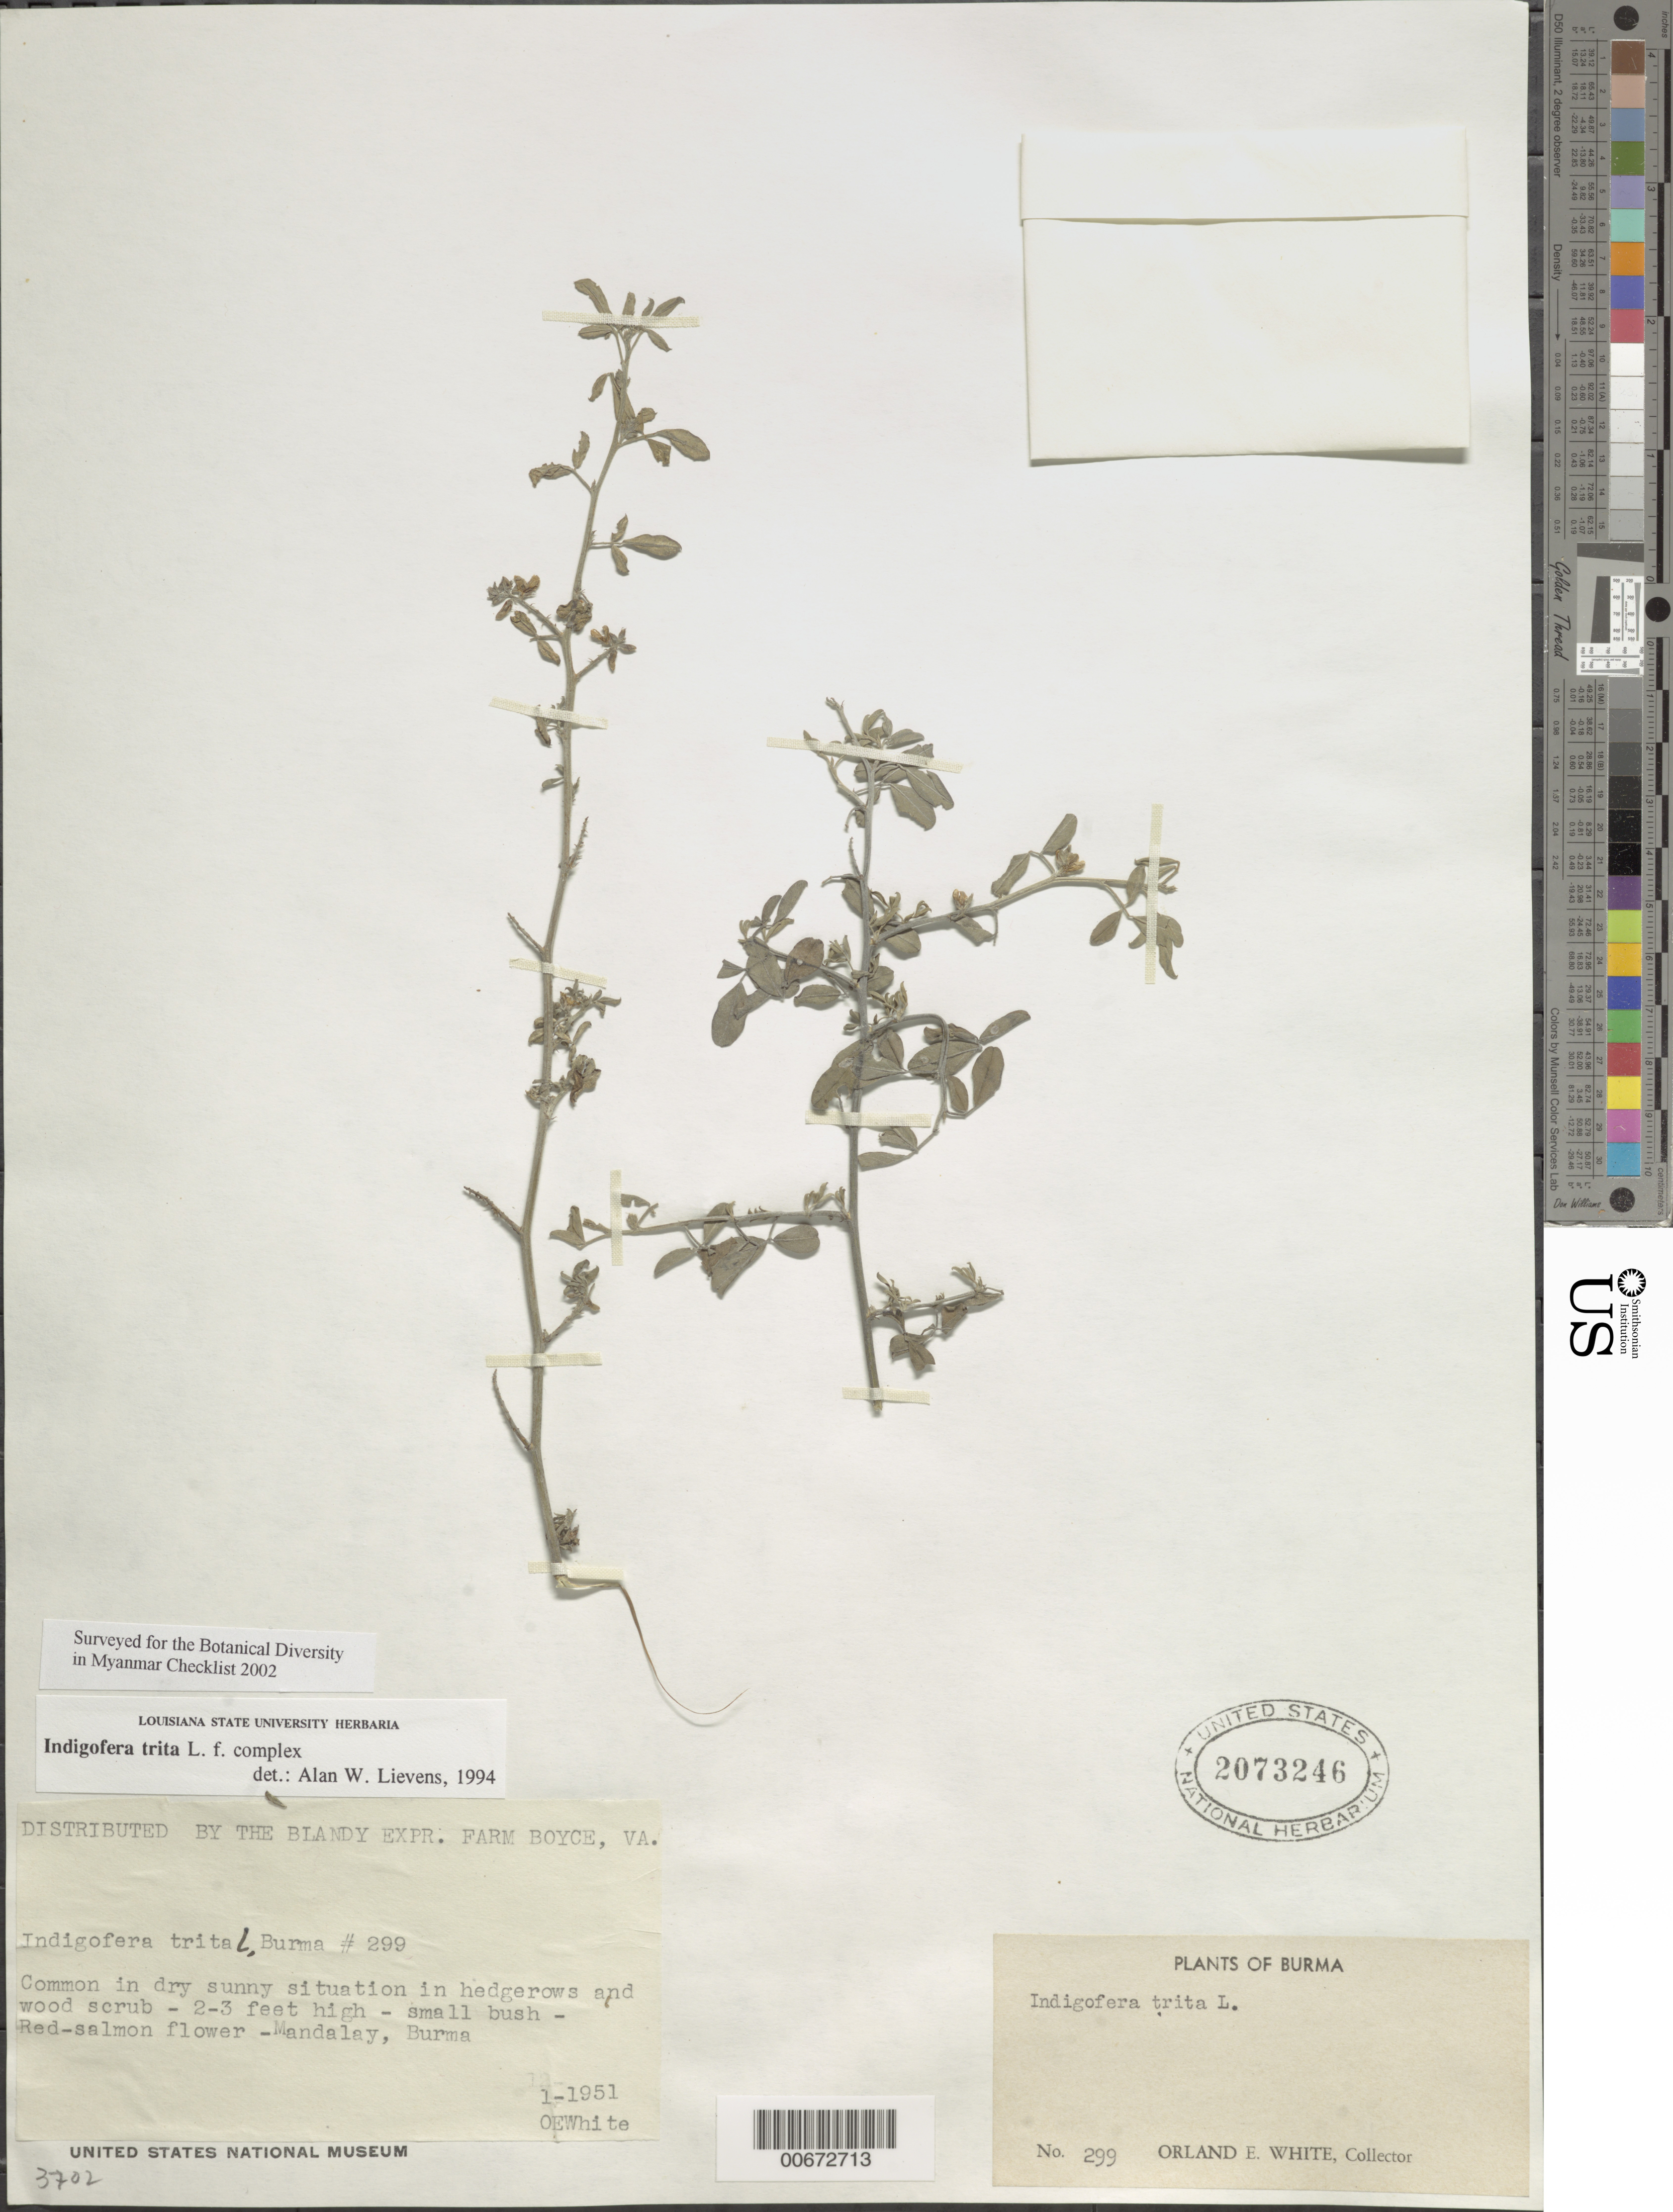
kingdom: Plantae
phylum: Tracheophyta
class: Magnoliopsida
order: Fabales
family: Fabaceae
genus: Indigofera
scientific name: Indigofera trita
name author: L. f.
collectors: O. E. White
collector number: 299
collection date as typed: Jan 1951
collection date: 1951-01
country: Myanmar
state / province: Mandalay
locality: Mandalay.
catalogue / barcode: US 2073246